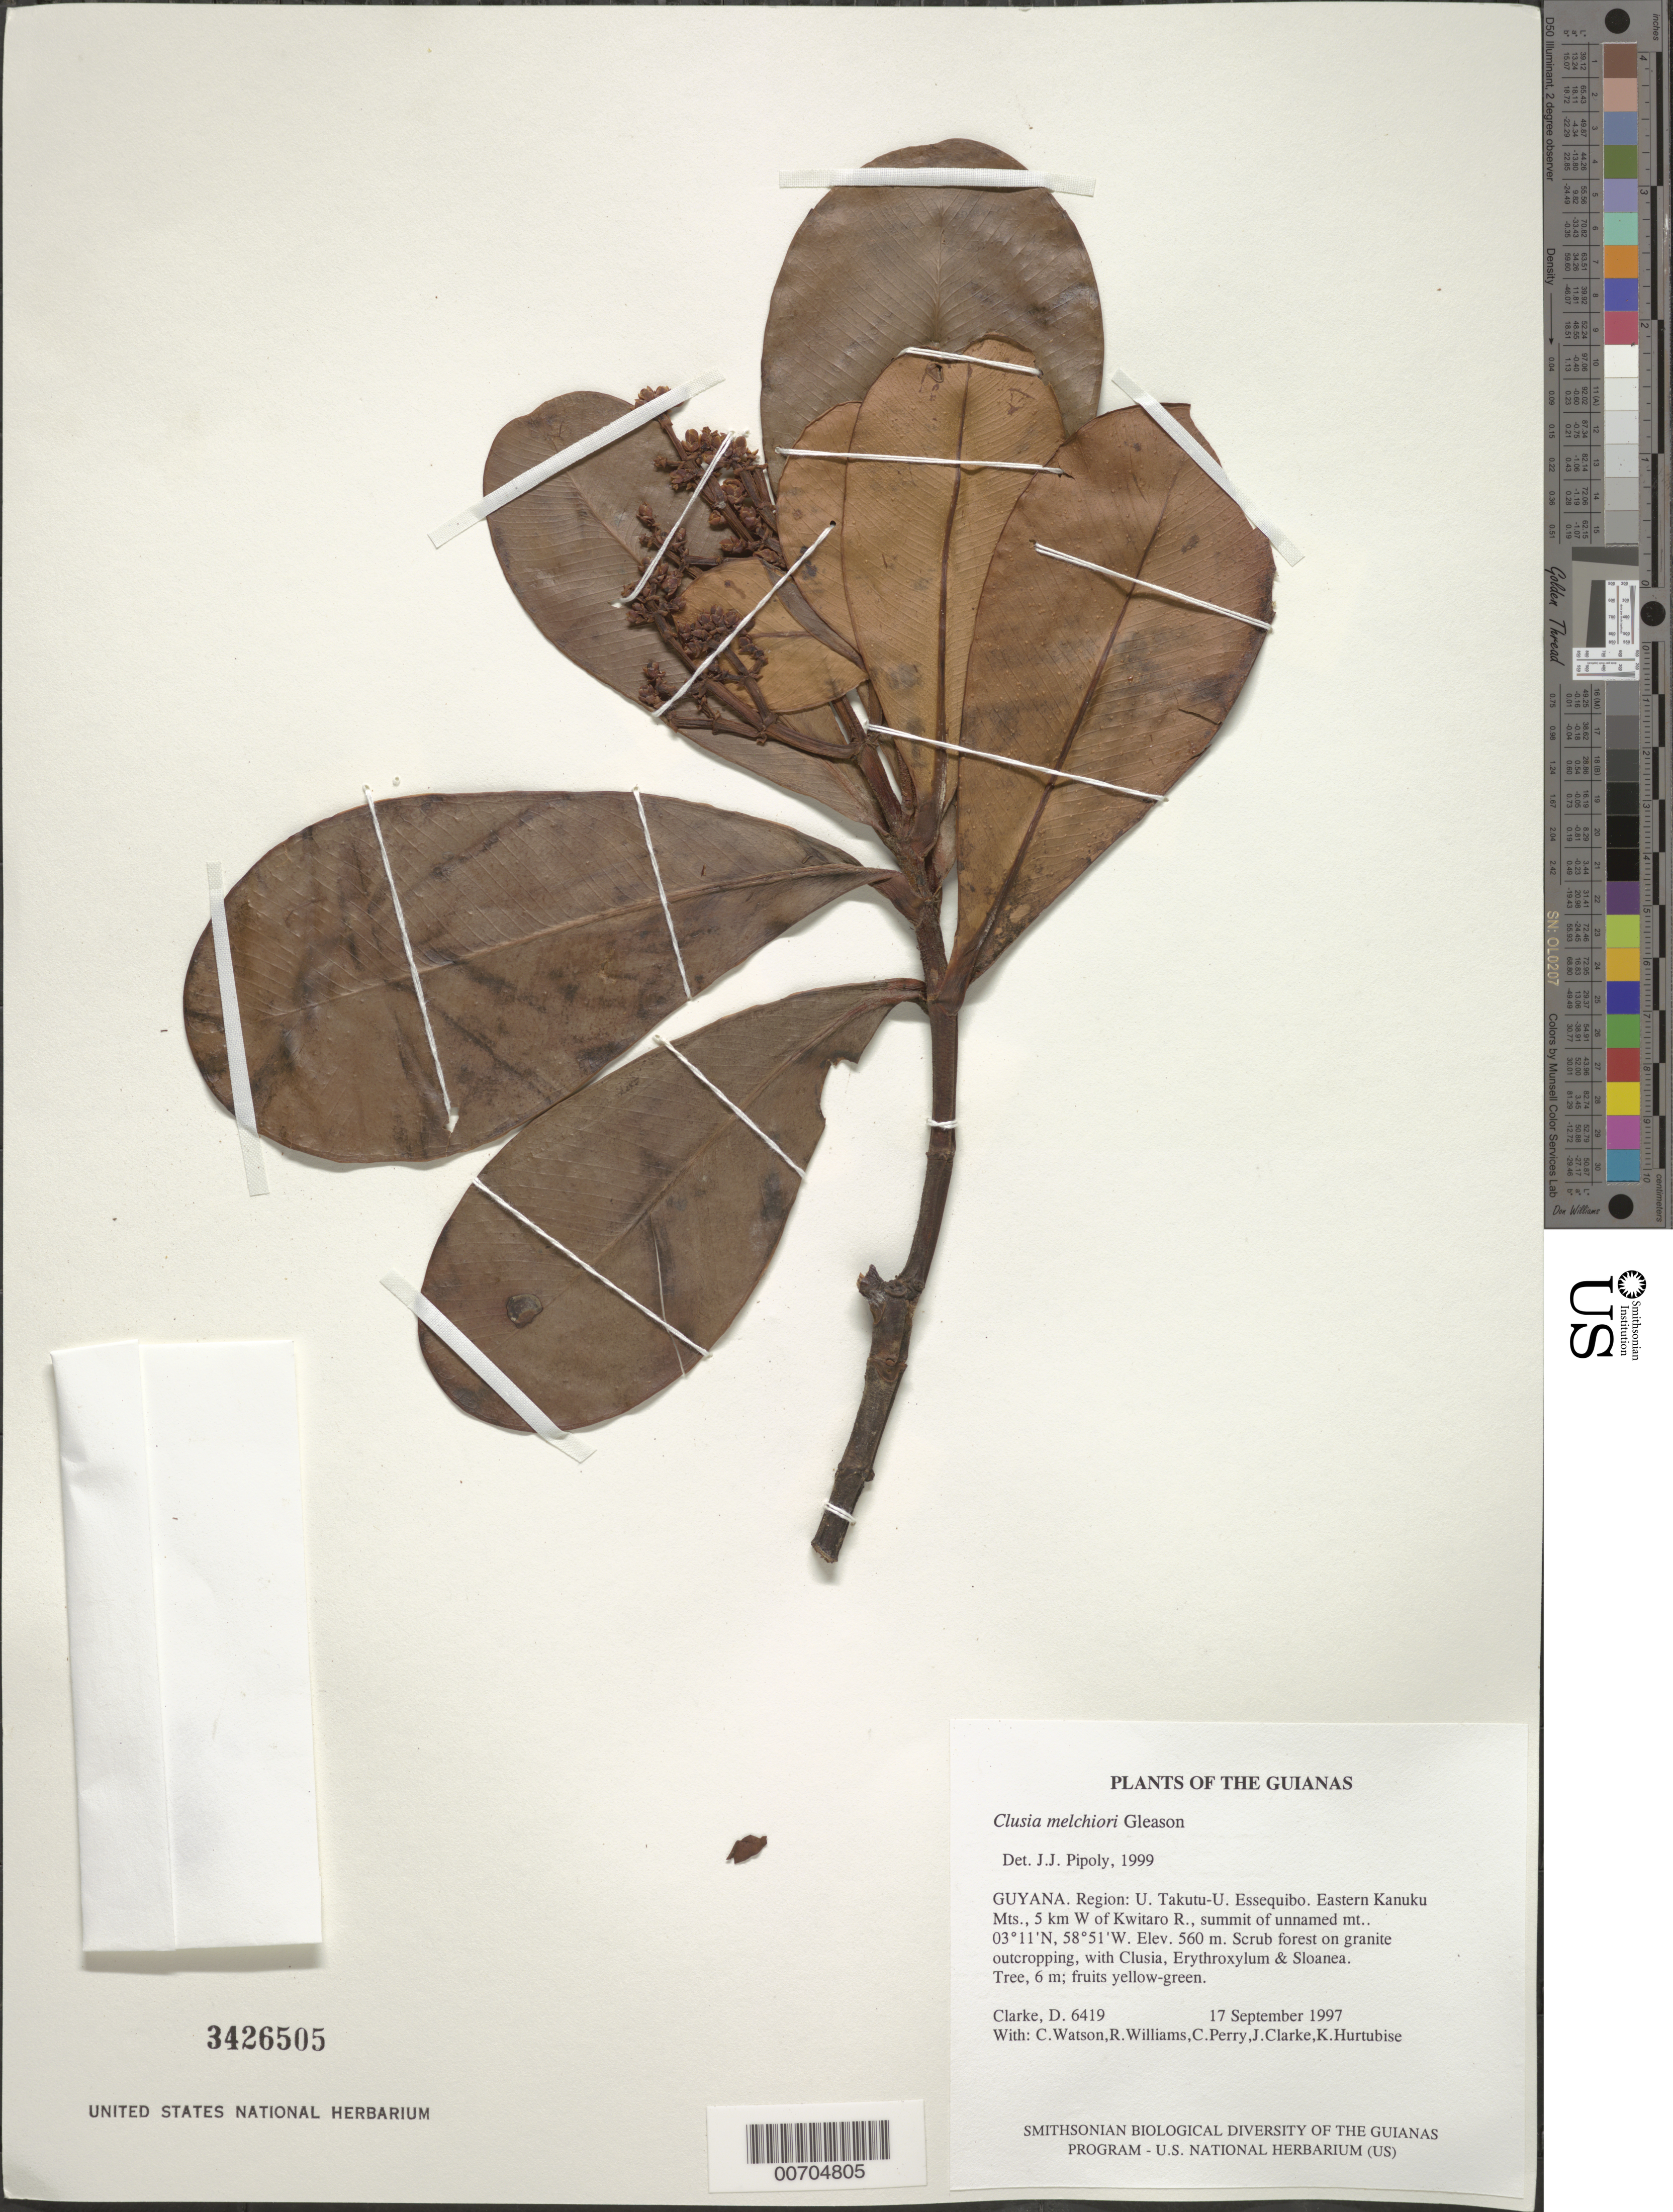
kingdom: Plantae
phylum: Tracheophyta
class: Magnoliopsida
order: Malpighiales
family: Clusiaceae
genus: Clusia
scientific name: Clusia melchiori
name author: Gleason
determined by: Pipoly, J. J., III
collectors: H. D. Clarke, C. Watson, R. Williams, C. Perry, J. Clarke & K. Hurtubise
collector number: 6419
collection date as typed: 17 September 1997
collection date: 1997-09-17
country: Guyana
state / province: U. Takutu-U. Essequibo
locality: Eastern Kanuku Mts., 5 km W of Kwitaro R., summit of unnamed mt.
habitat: Scrub forest on granite outcropping, with Clusia, Erythroxylum & Sloanea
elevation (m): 560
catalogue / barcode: US 3426505